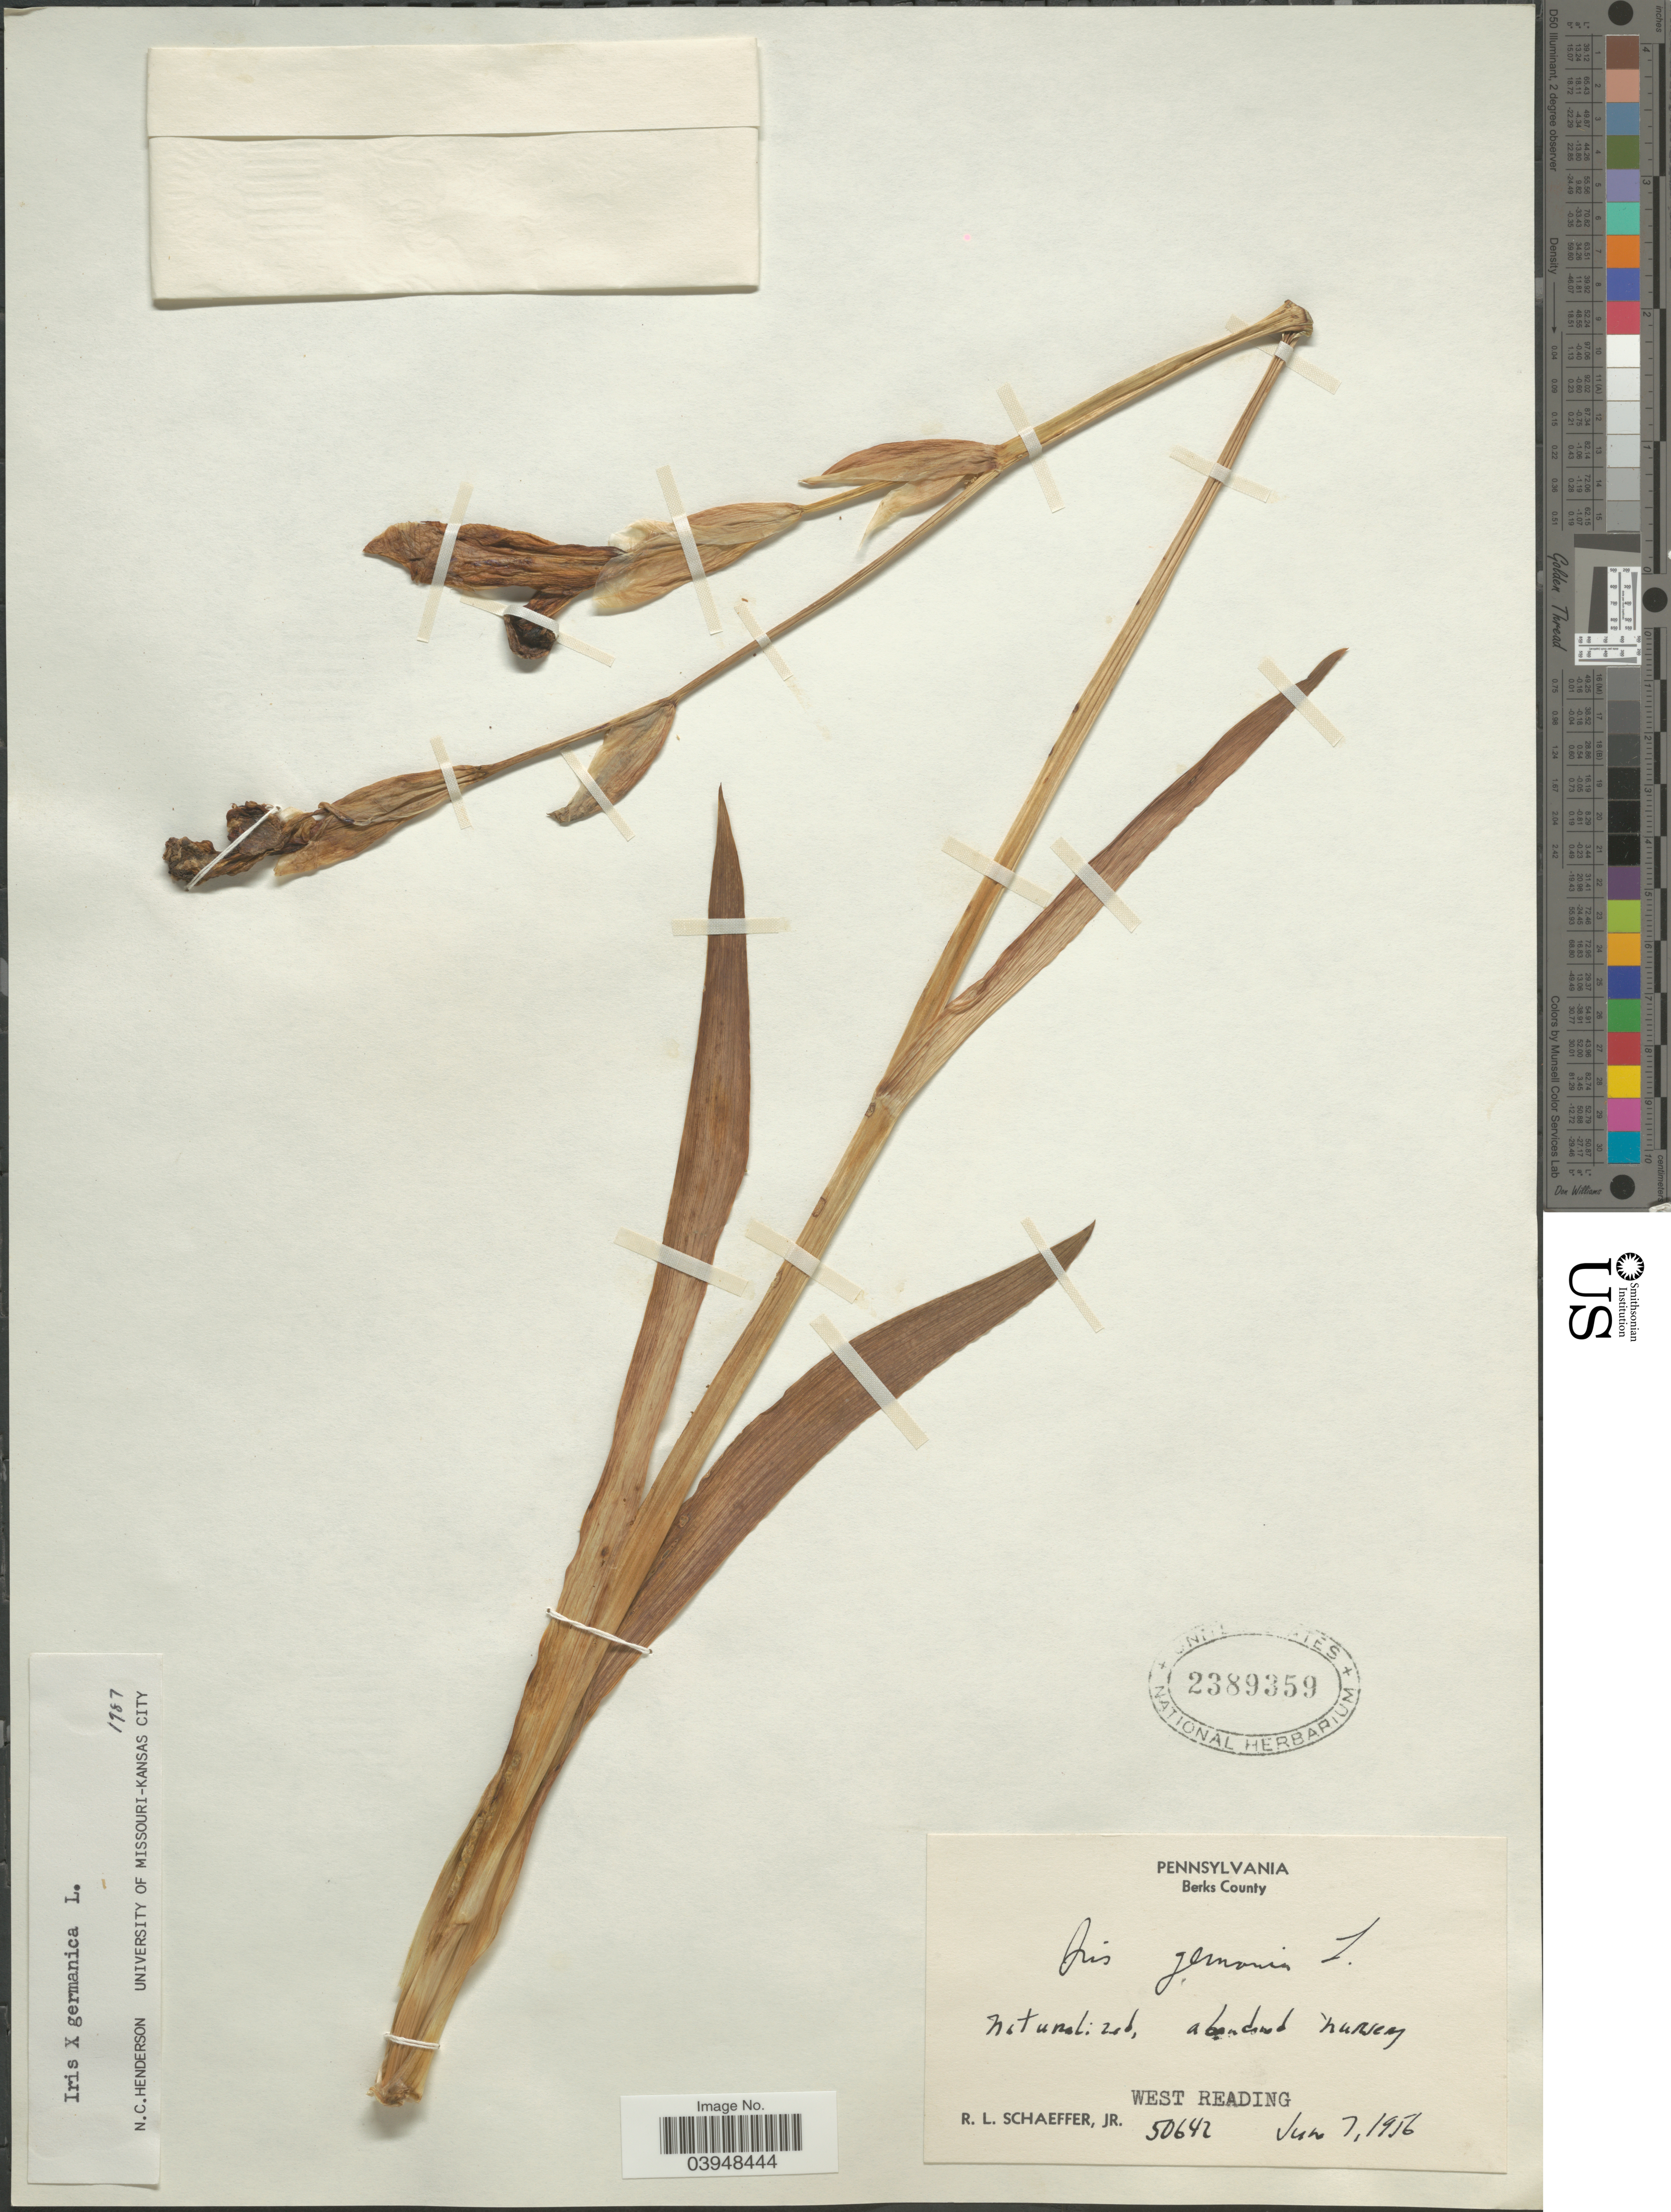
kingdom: Plantae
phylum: Tracheophyta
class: Liliopsida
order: Asparagales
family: Iridaceae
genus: Iris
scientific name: Iris germanica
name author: L.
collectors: R. L. Schaeffer Jr.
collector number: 50642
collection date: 1956-06-07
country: United States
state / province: Pennsylvania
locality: Berks County. West Reading.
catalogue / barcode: US 2389359